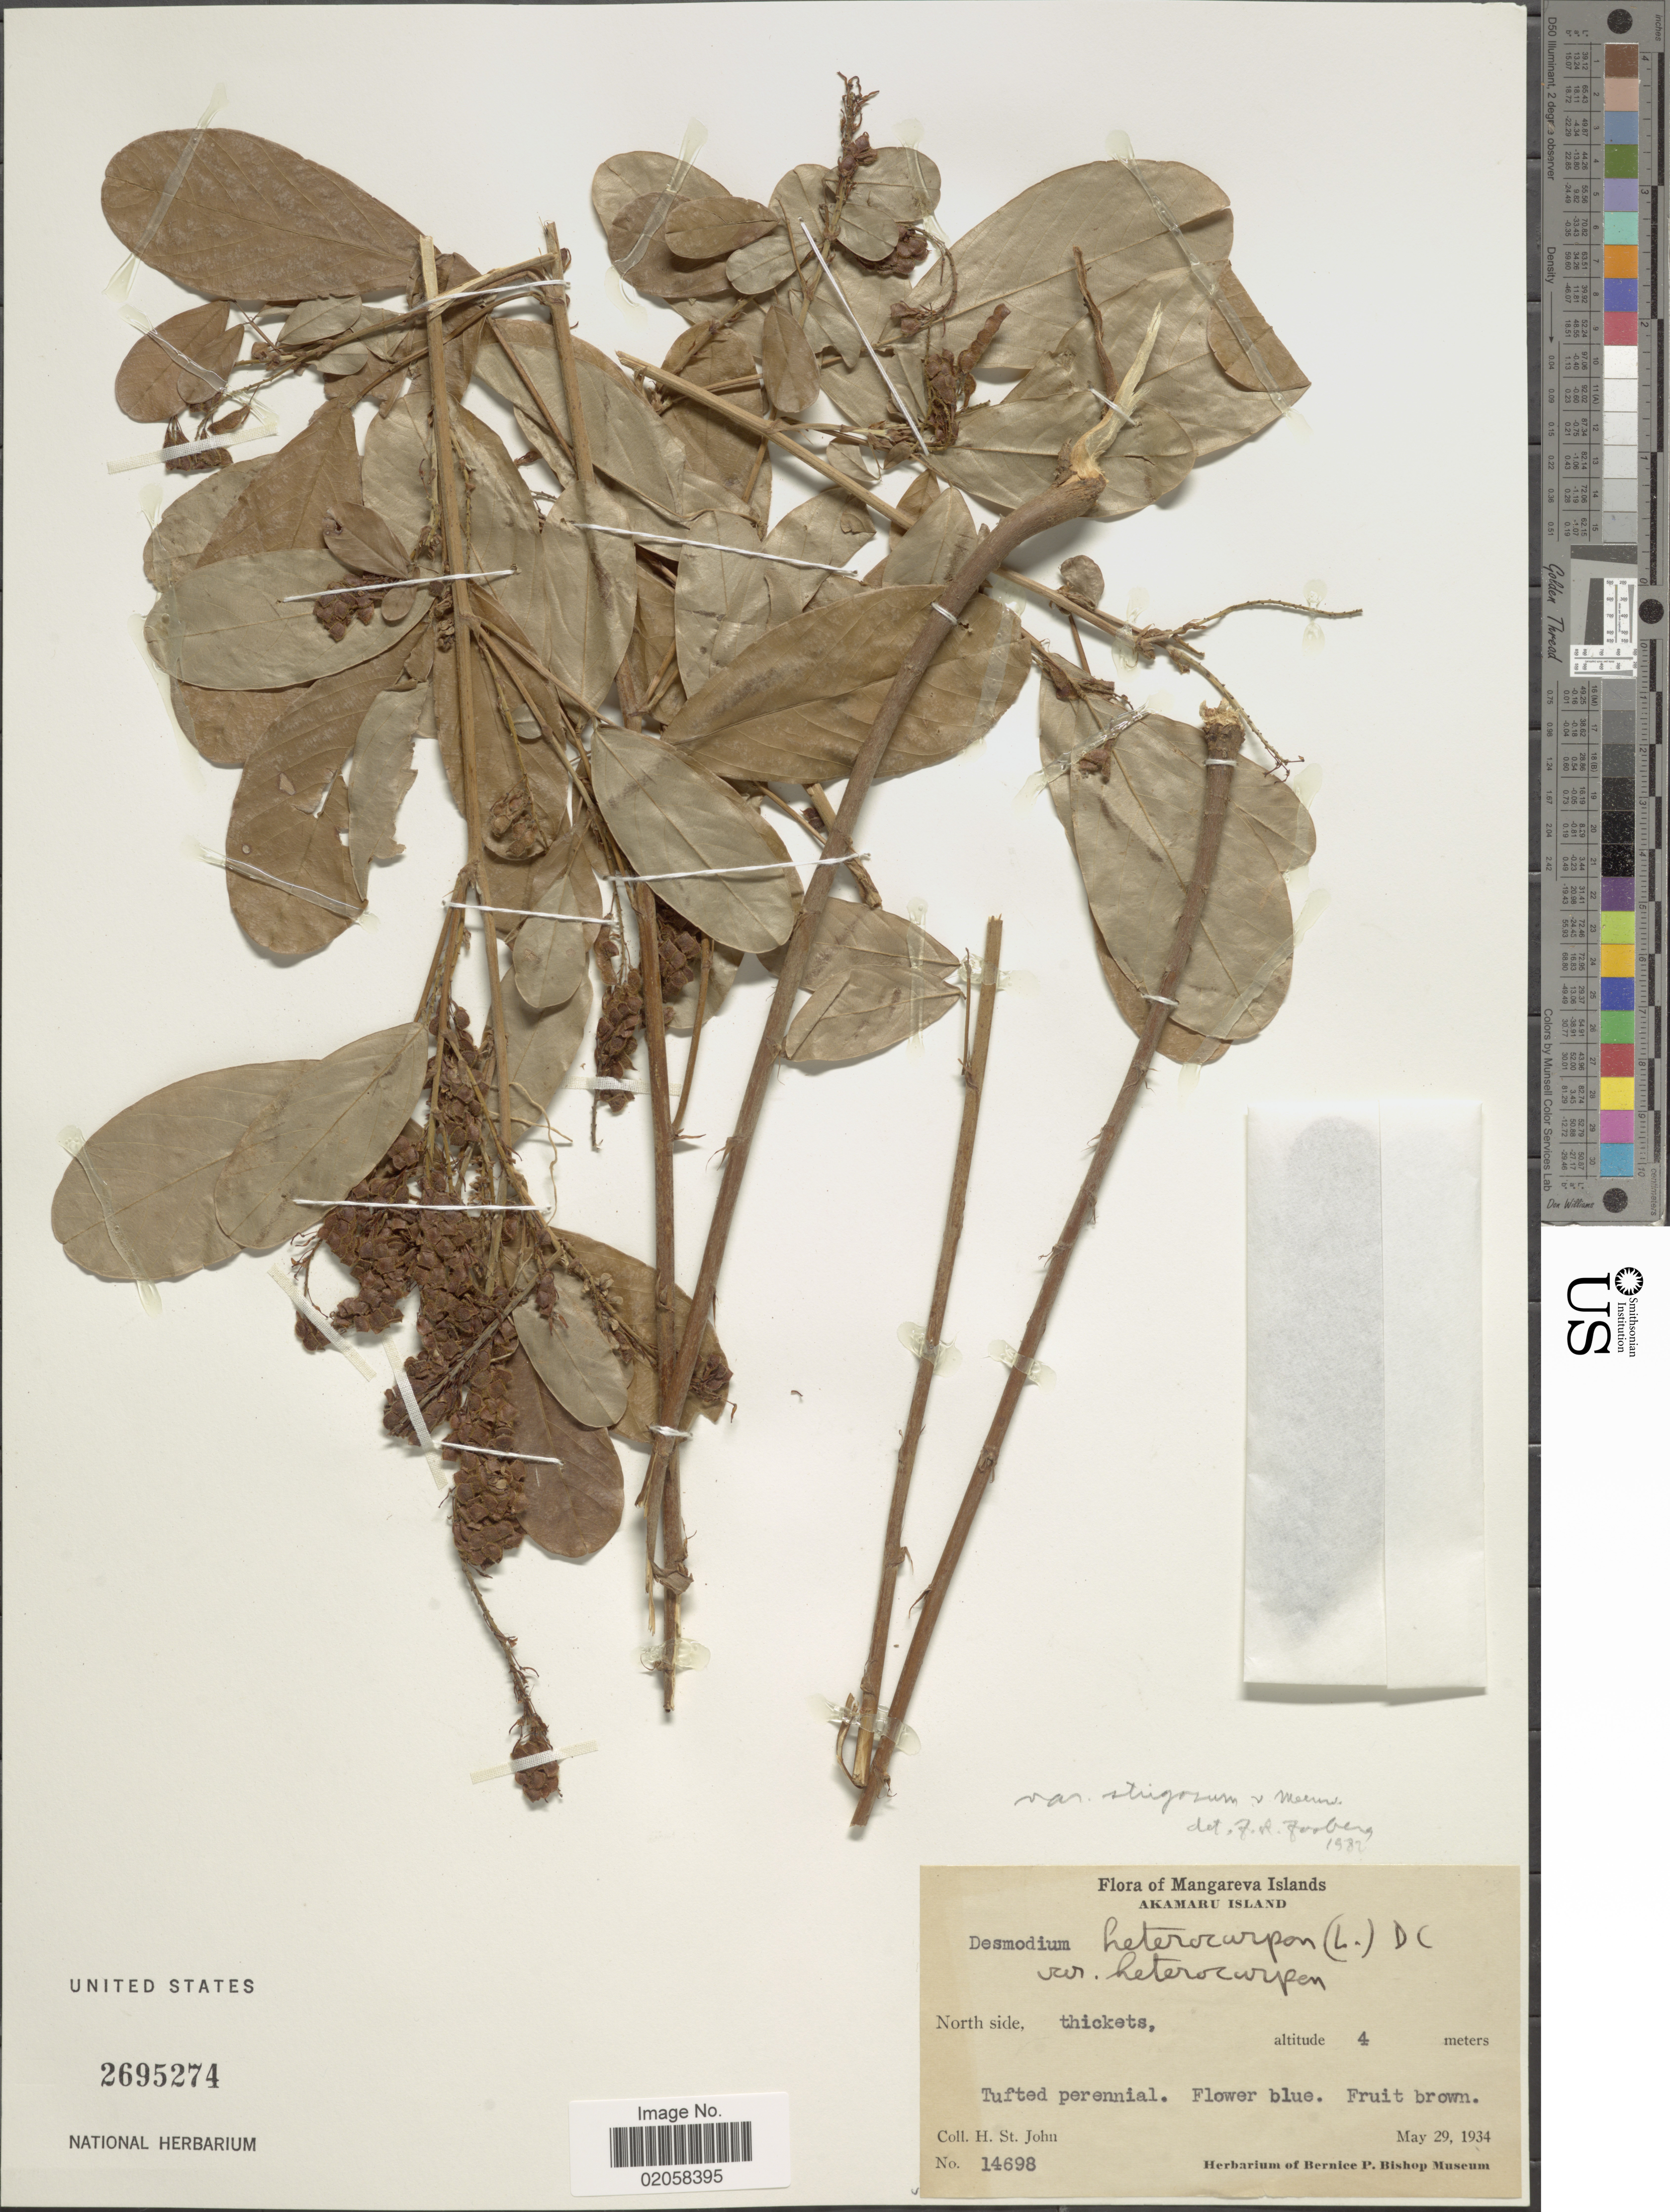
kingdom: Plantae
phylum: Tracheophyta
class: Magnoliopsida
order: Fabales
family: Fabaceae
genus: Grona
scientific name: Grona heterocarpos var. strigosa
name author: (Meeuwen) H. Ohashi & K. Ohashi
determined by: Strong, Mark T., (BOT), Smithsonian Institution - National Museum of Natural History (UNITED STATES)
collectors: H. St. John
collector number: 14698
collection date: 1934-05-29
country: French Polynesia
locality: Mangareva Islands, North side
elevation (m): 4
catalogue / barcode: US 2695274